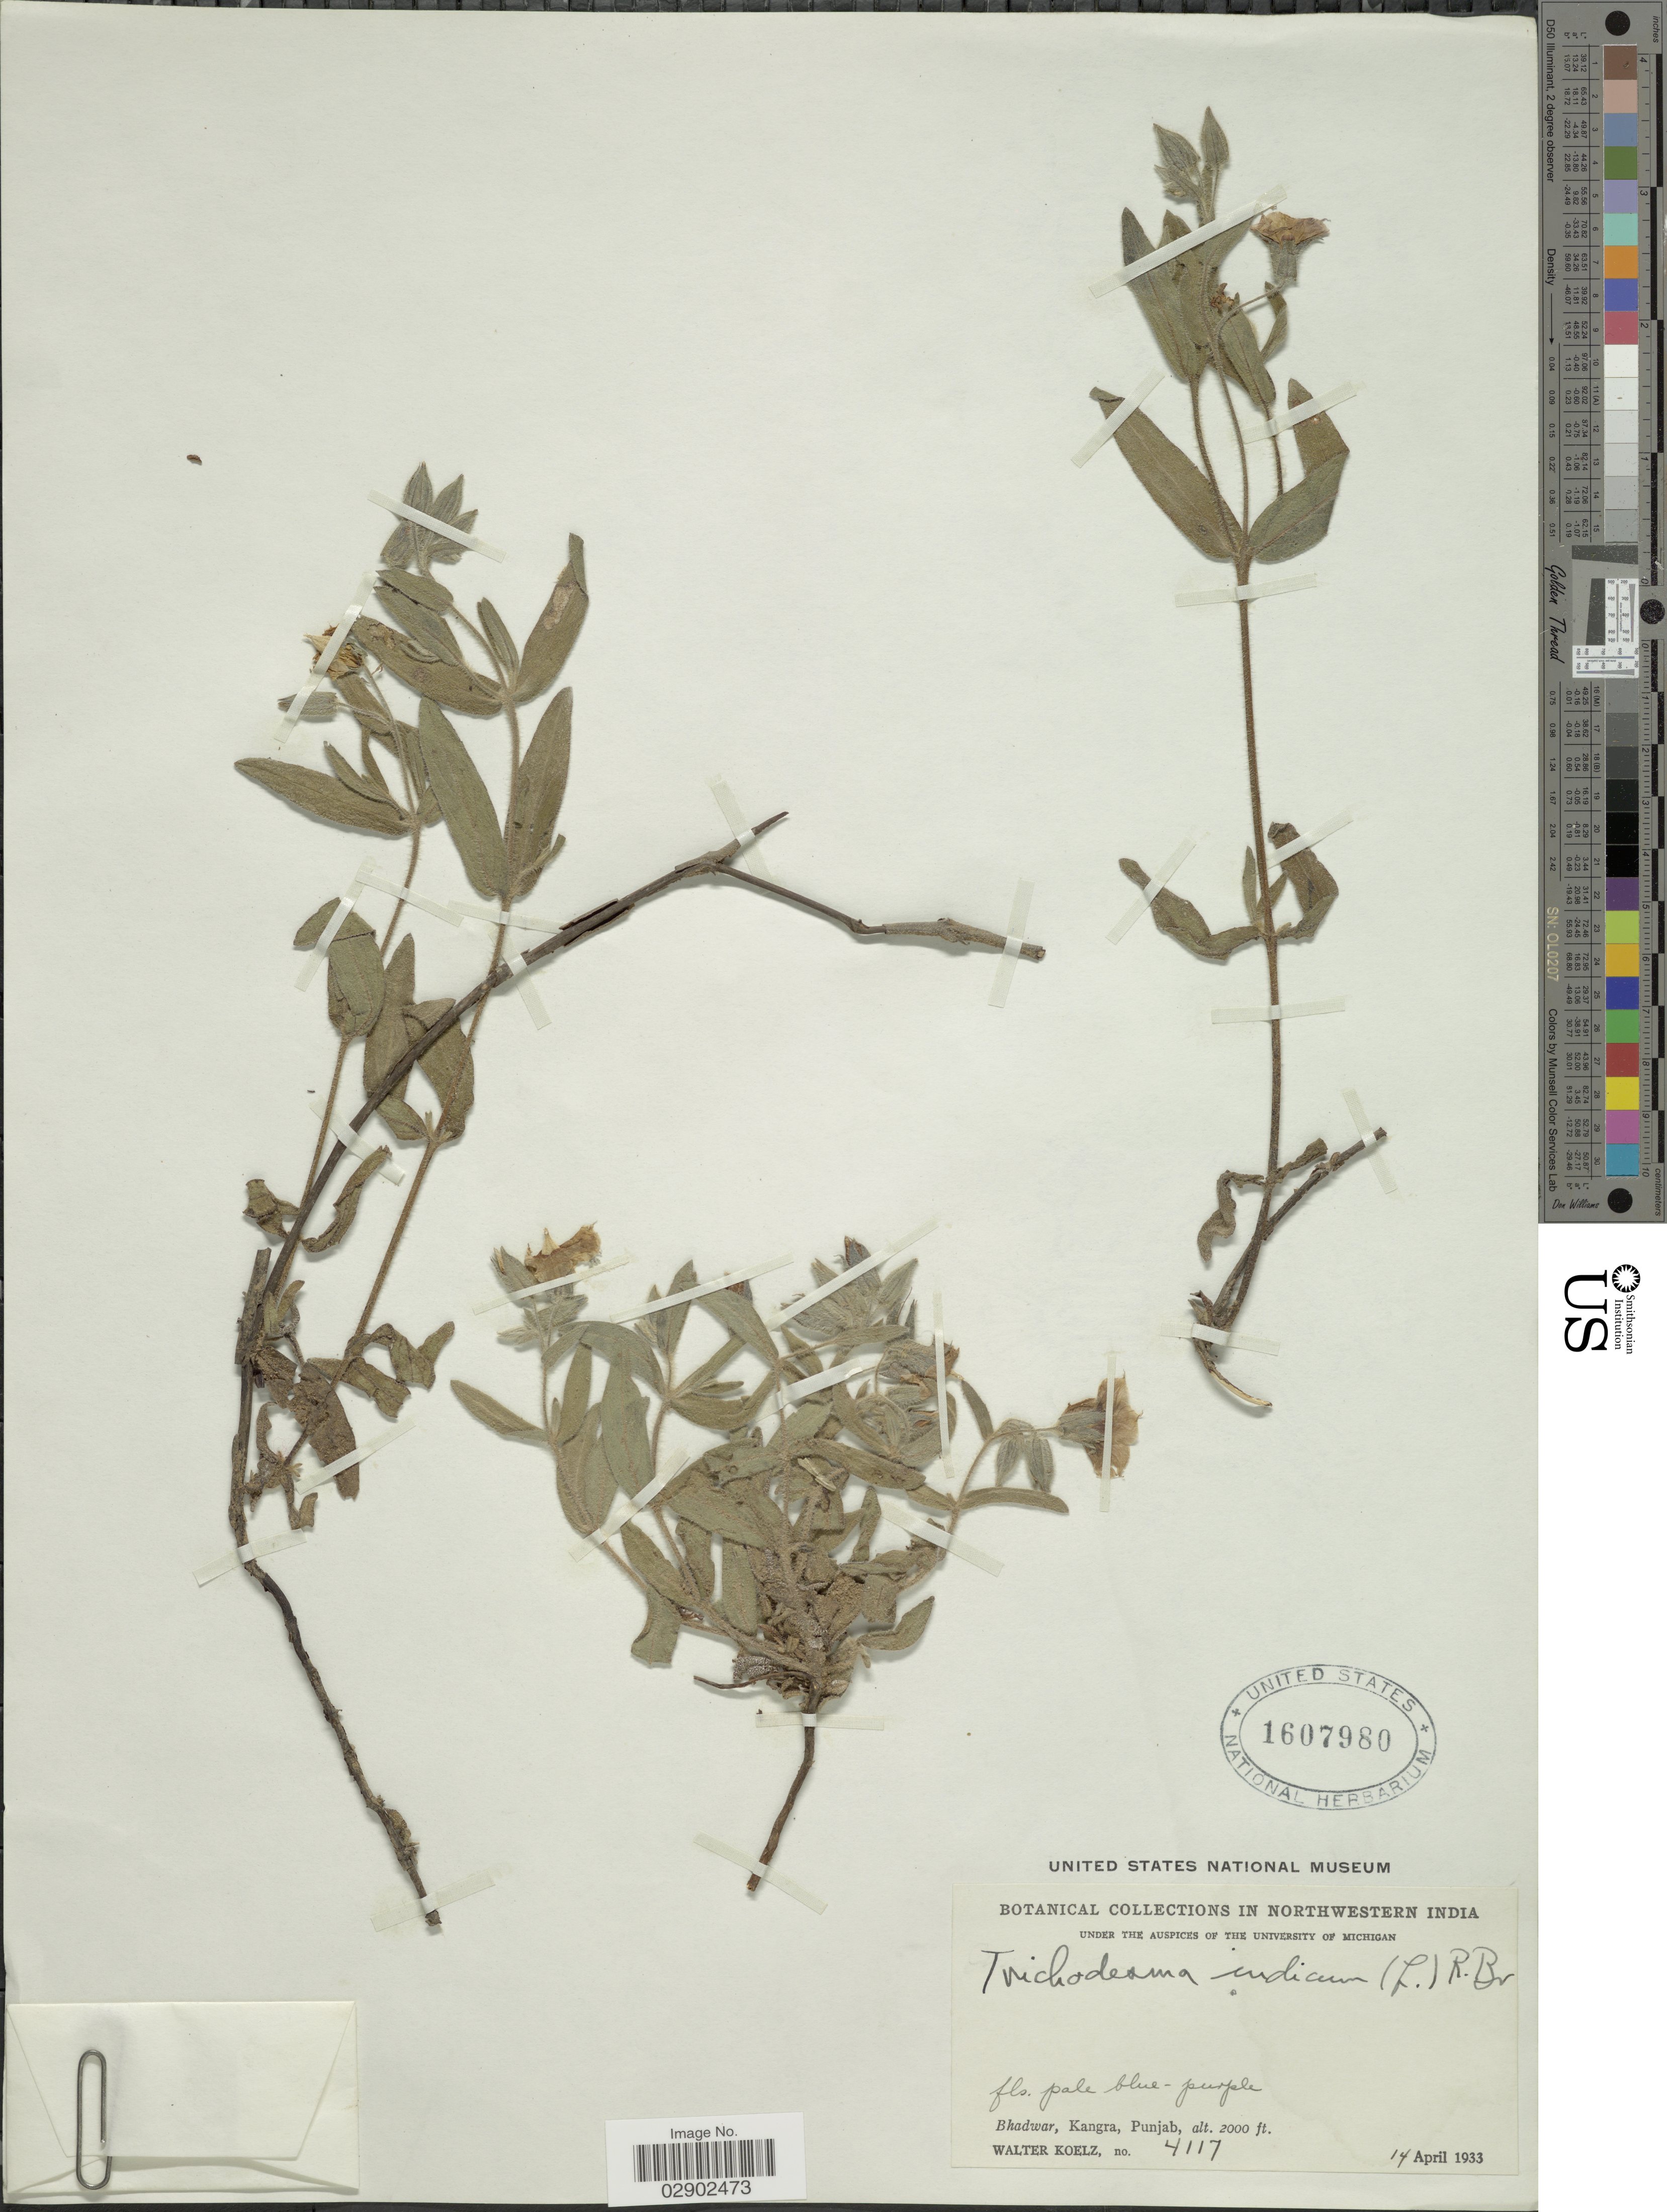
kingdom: Plantae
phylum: Tracheophyta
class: Magnoliopsida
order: Boraginales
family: Boraginaceae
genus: Trichodesma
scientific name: Trichodesma indicum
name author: (L.) Lehm.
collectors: W. N. Koelz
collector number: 4117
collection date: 1933-04-14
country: India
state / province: Punjab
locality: Northwestern India. Bhadwar, Kangra.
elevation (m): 610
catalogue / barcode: US 1607980